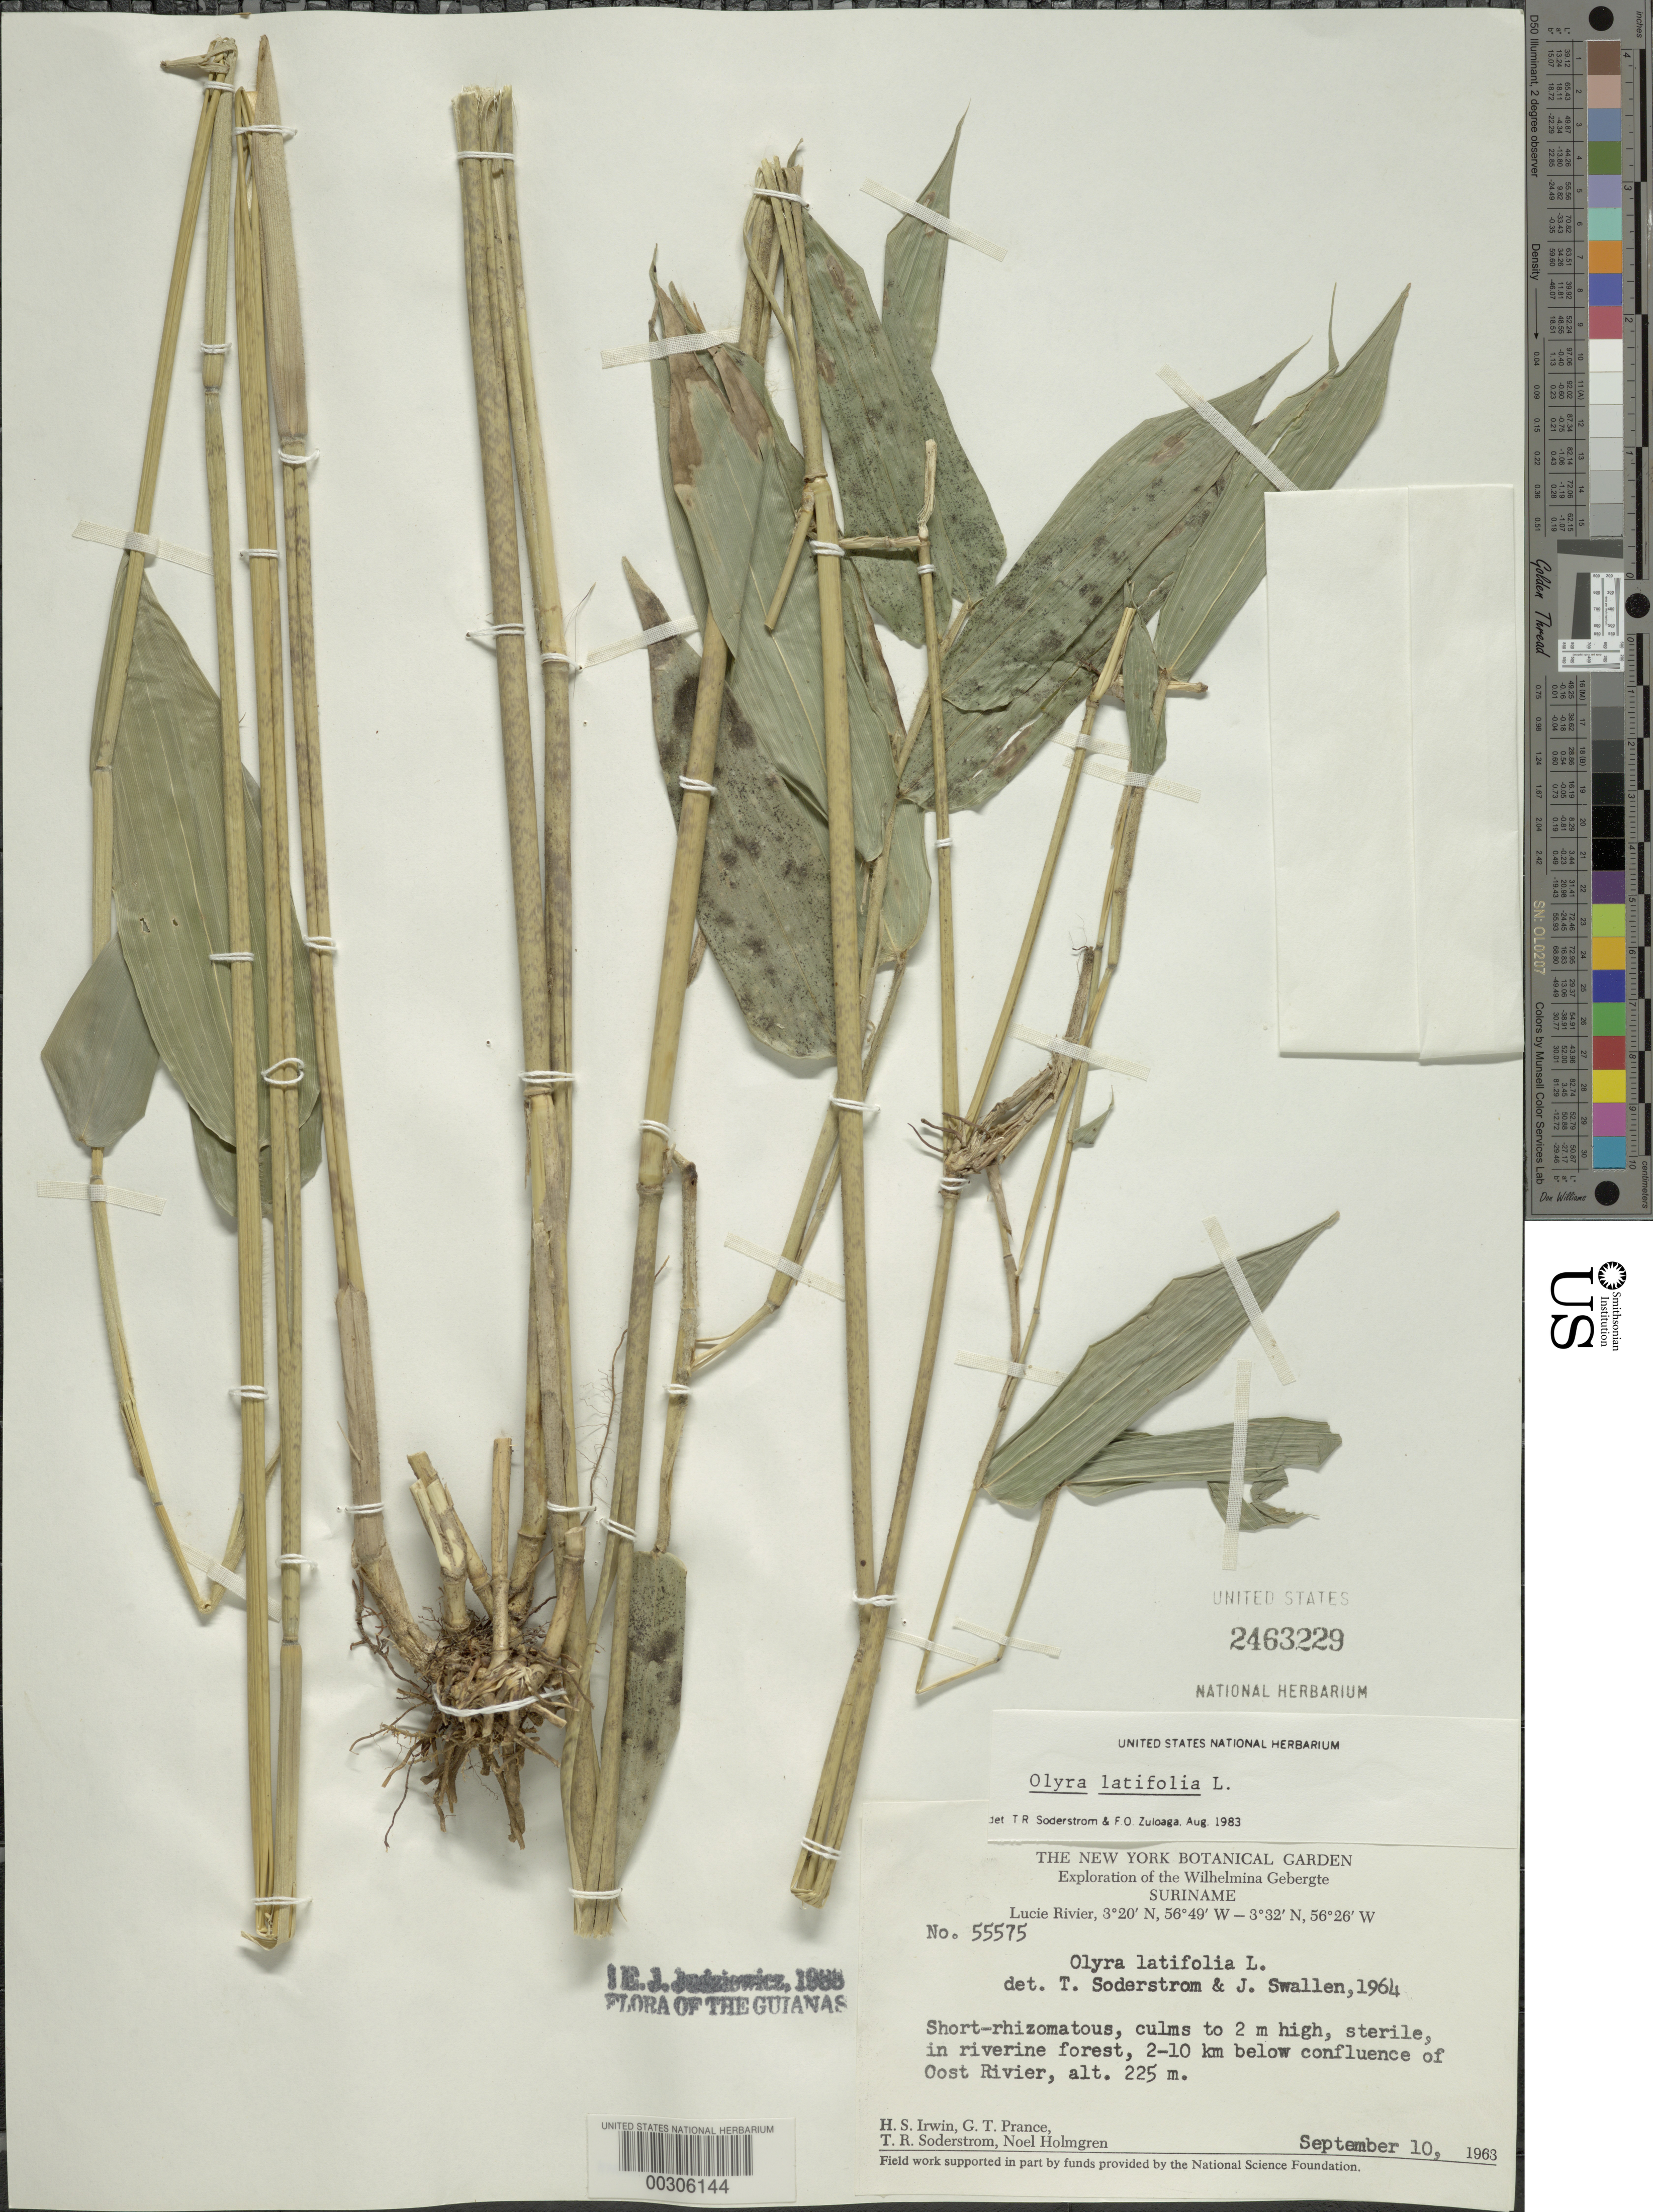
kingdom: Plantae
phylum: Tracheophyta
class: Liliopsida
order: Poales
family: Poaceae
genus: Olyra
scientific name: Olyra latifolia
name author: L.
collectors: H. Irwin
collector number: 55575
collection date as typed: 10 Sep 1963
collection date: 1963-09-10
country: Suriname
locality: Lucie river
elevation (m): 225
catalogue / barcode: US 2463229